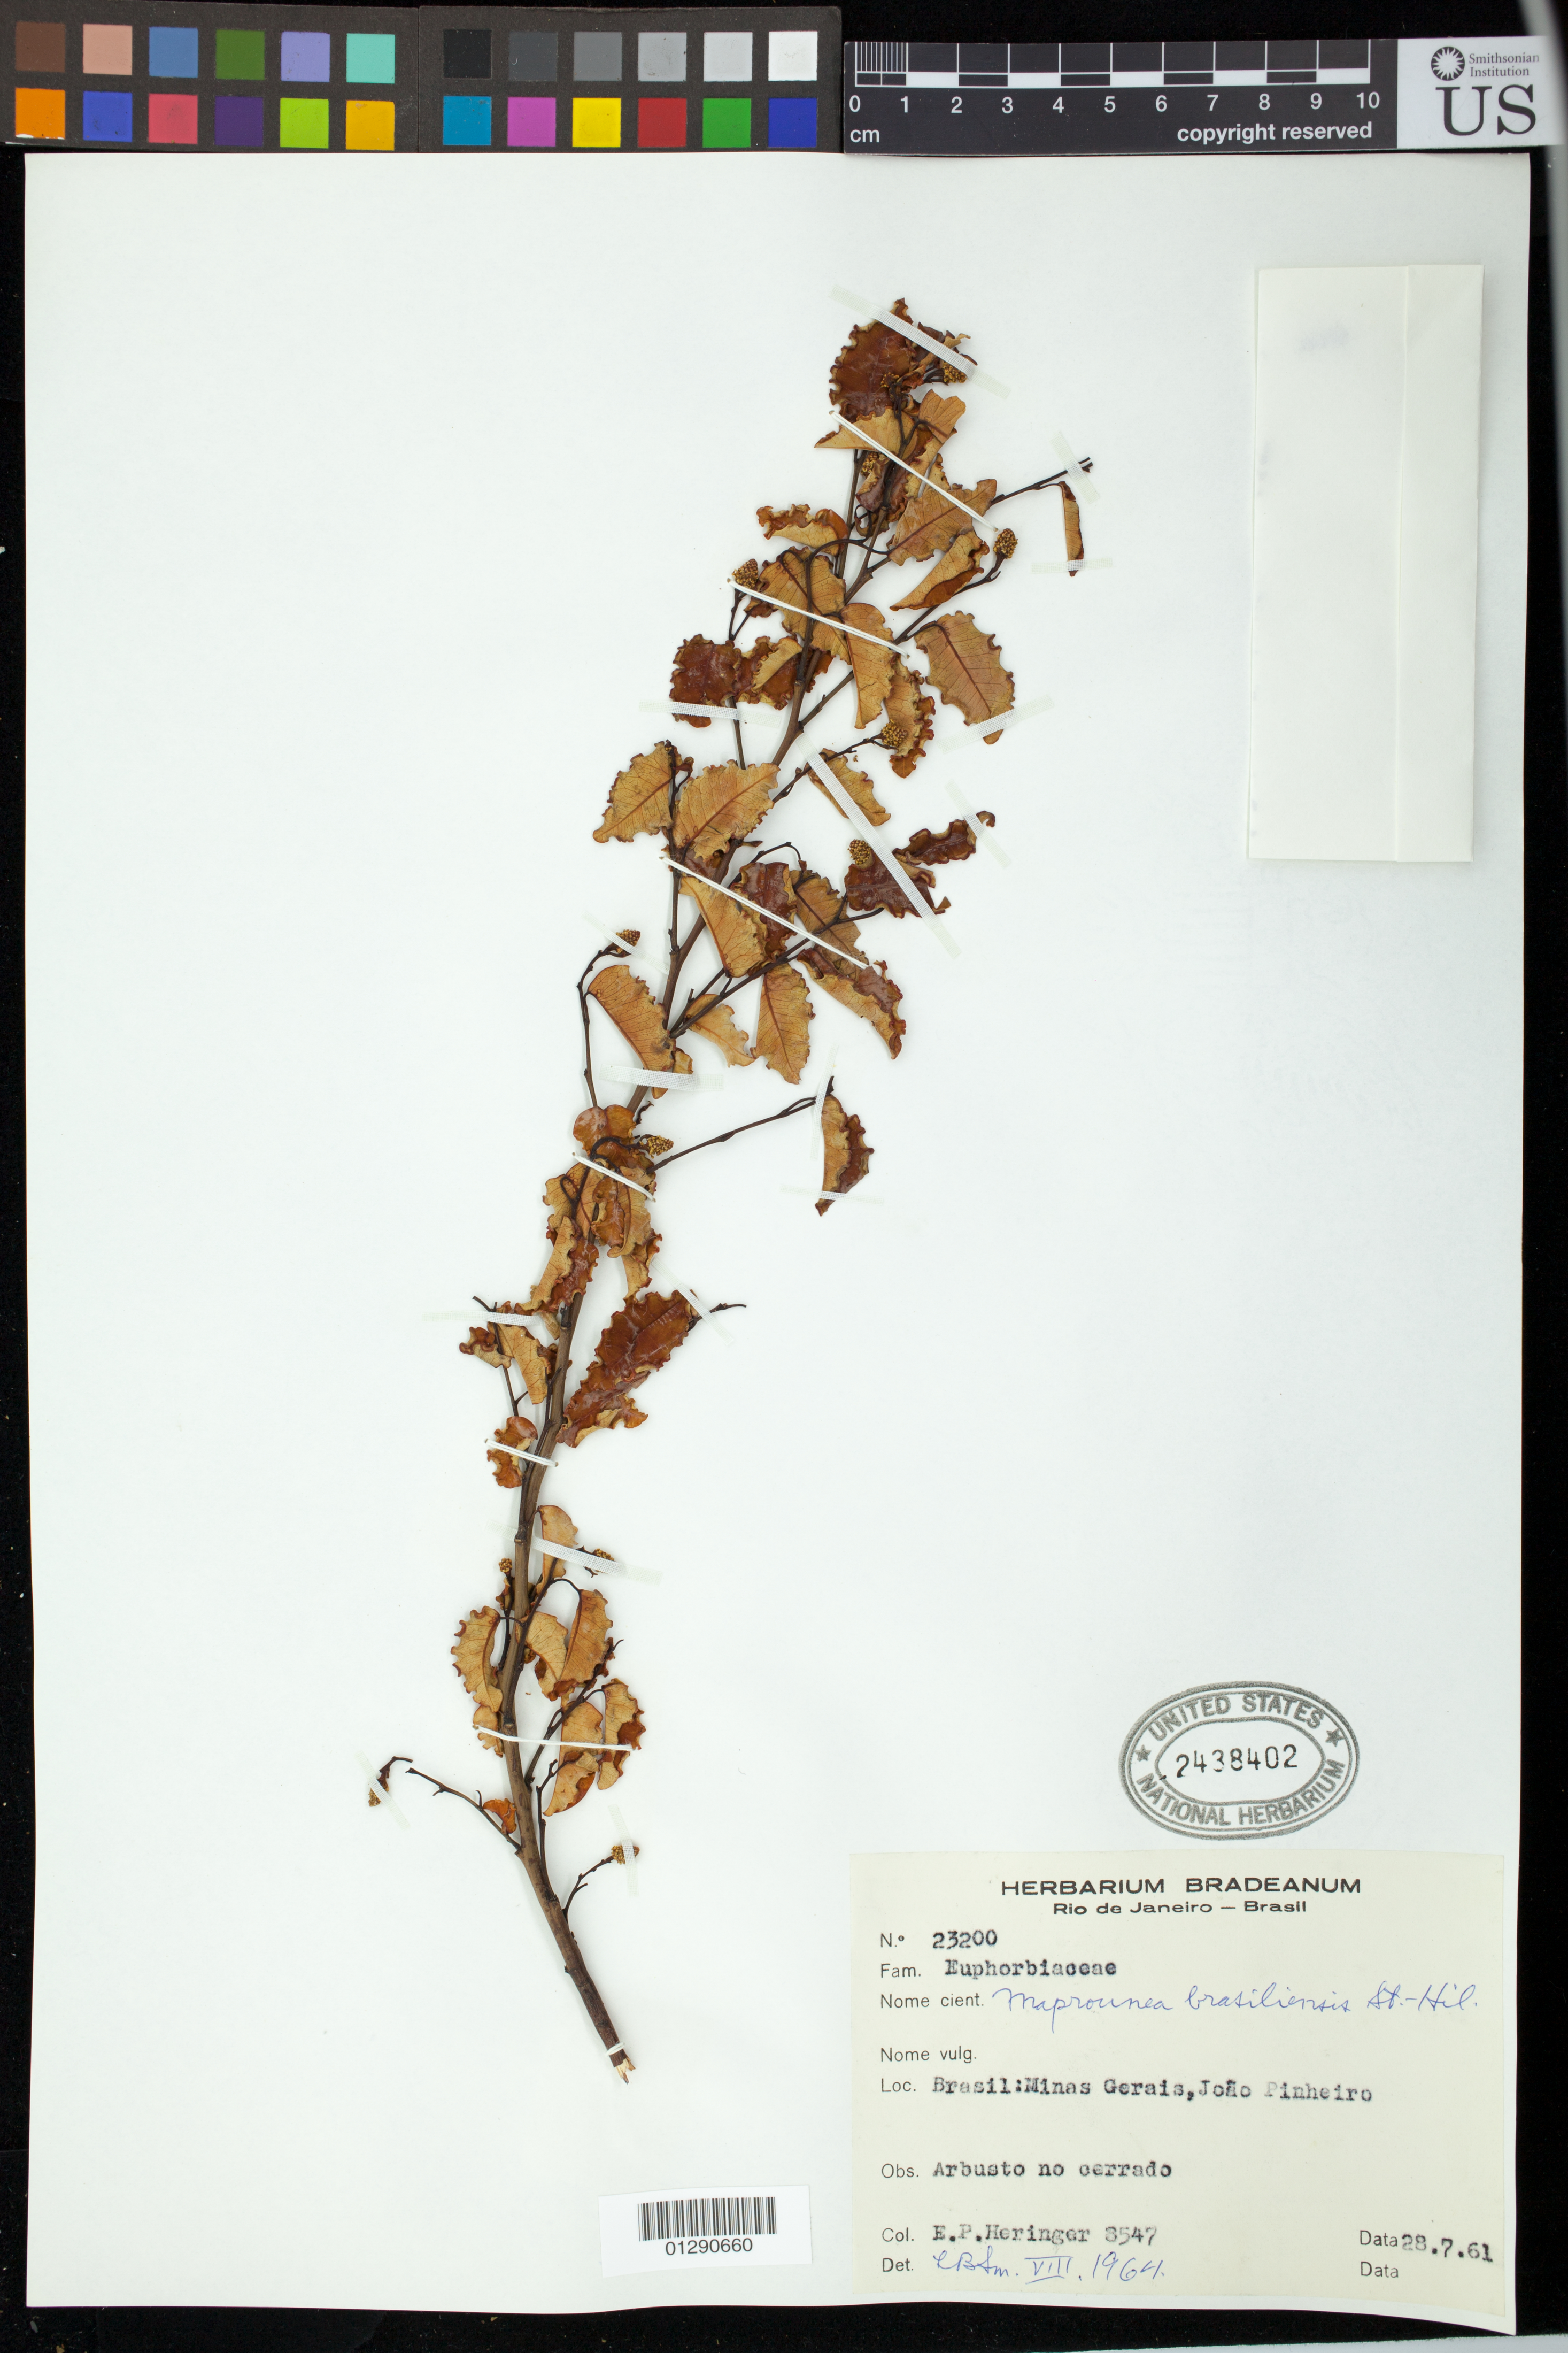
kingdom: Plantae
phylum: Tracheophyta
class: Magnoliopsida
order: Malpighiales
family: Euphorbiaceae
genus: Maprounea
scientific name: Maprounea brasiliensis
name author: A. St.-Hil.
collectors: E. P. Heringer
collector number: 8547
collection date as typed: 28 Jul 1961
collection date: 1961-07-28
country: Brazil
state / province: Minas Gerais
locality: João Pinheiro.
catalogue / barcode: US 2438402